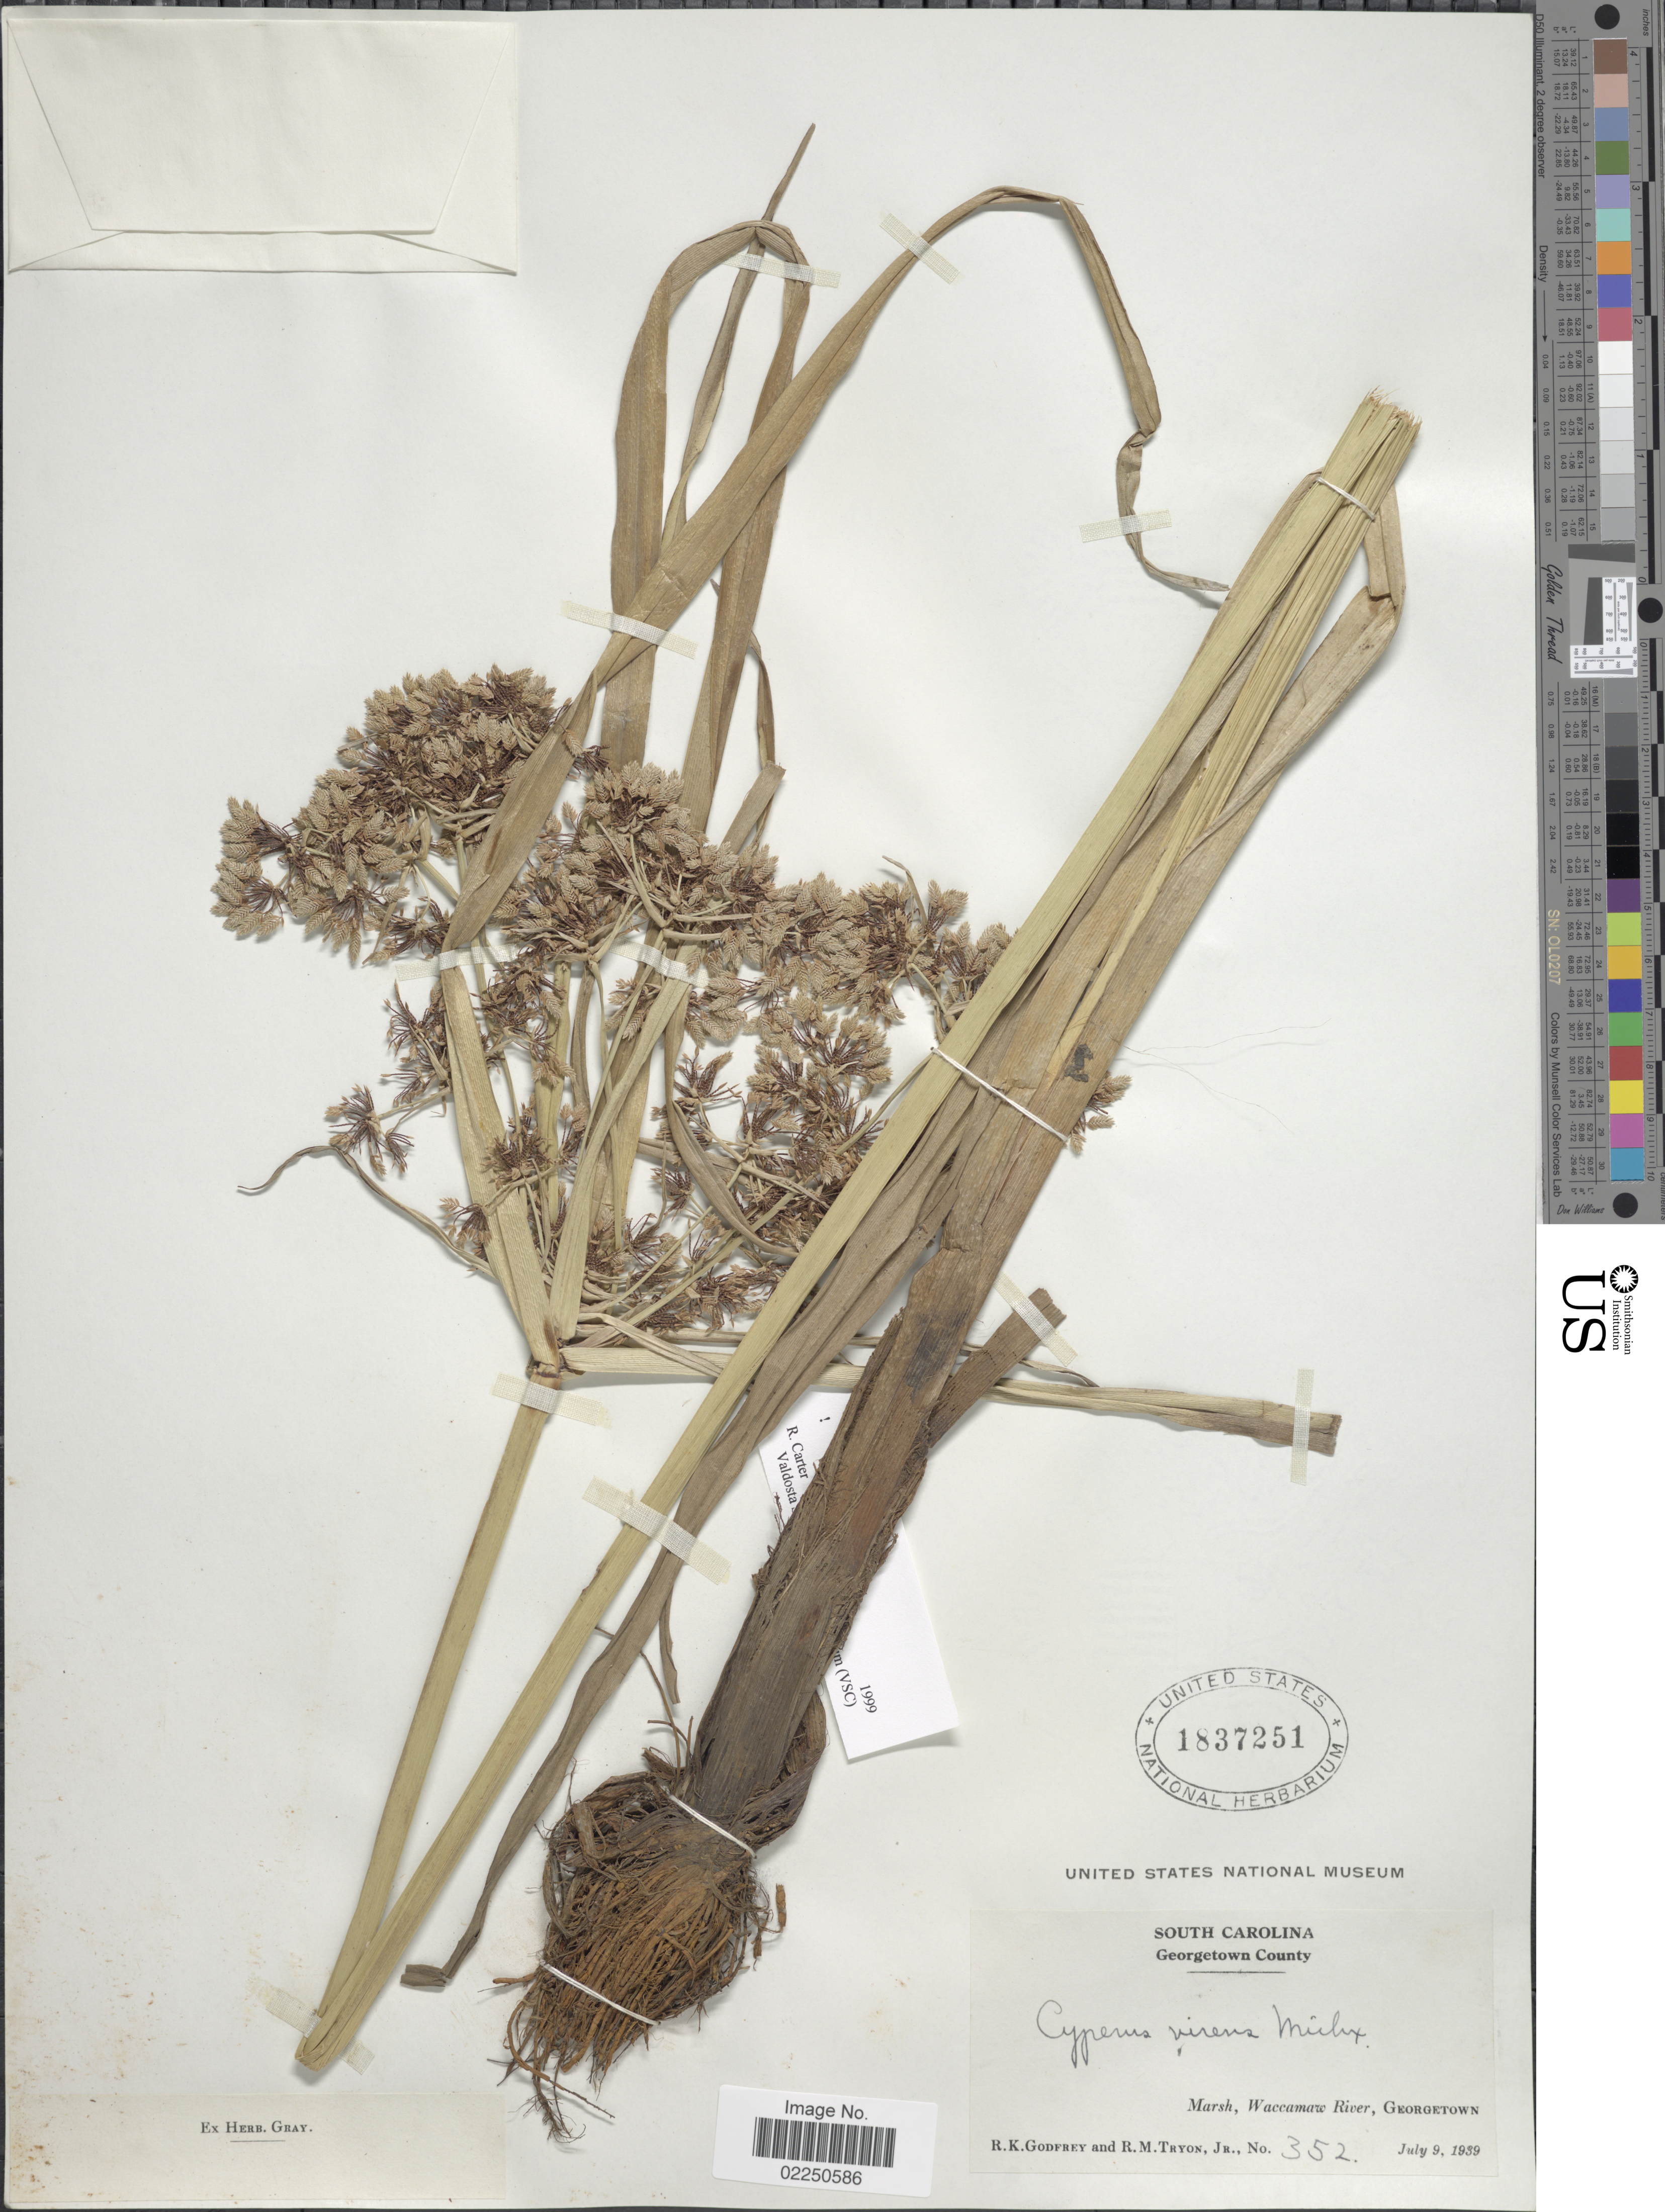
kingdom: Plantae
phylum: Tracheophyta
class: Liliopsida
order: Poales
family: Cyperaceae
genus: Cyperus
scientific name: Cyperus virens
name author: Michx.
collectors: R. K. Godfrey & R. M. Tryon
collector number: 352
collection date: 1939-07-09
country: United States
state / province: South Carolina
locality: Georgetown County. Marsh, Waccamaw River, Georgetown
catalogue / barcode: US 1837251